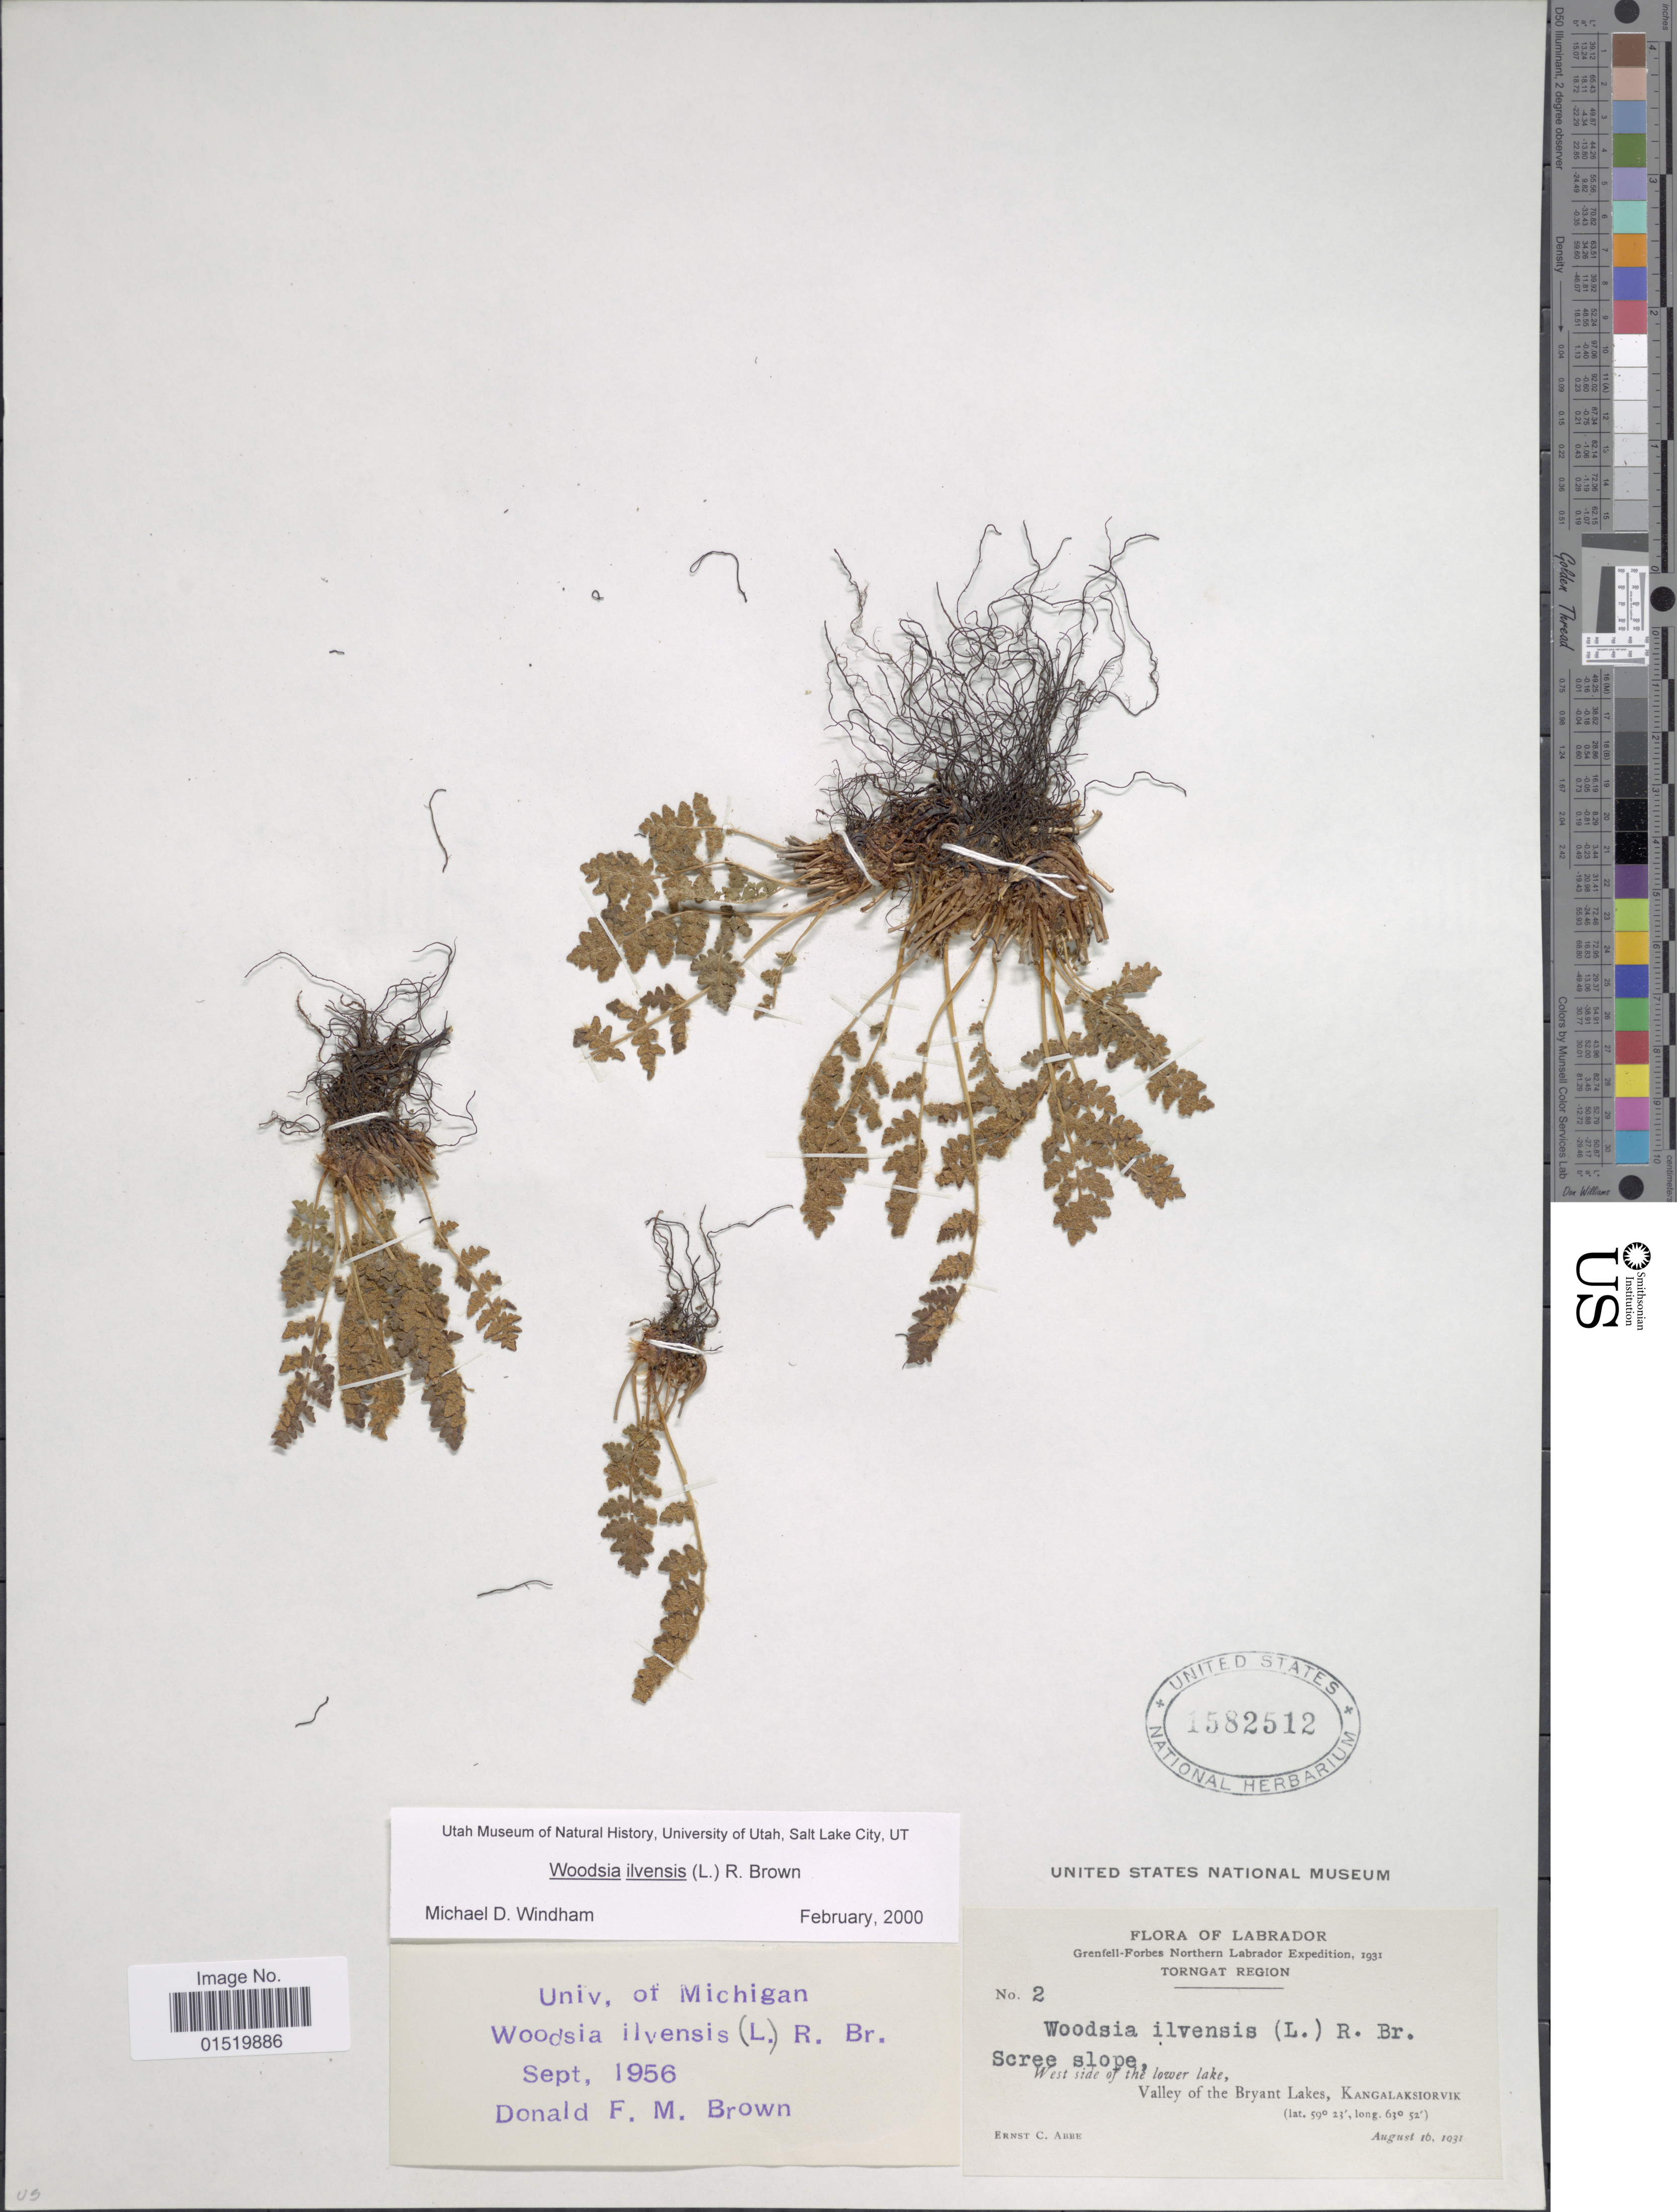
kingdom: Plantae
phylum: Tracheophyta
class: Polypodiopsida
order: Polypodiales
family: Woodsiaceae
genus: Woodsia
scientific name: Woodsia ilvensis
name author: (L.) R. Br.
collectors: E. C. Abbe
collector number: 2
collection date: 1931-08-16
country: Canada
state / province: Newfoundland and Labrador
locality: Labrador, Torngat region, Scree slope, West side of the lower lake, Valley of the Bryant Lakes, Kangalaksiorvik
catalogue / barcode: US 1582512